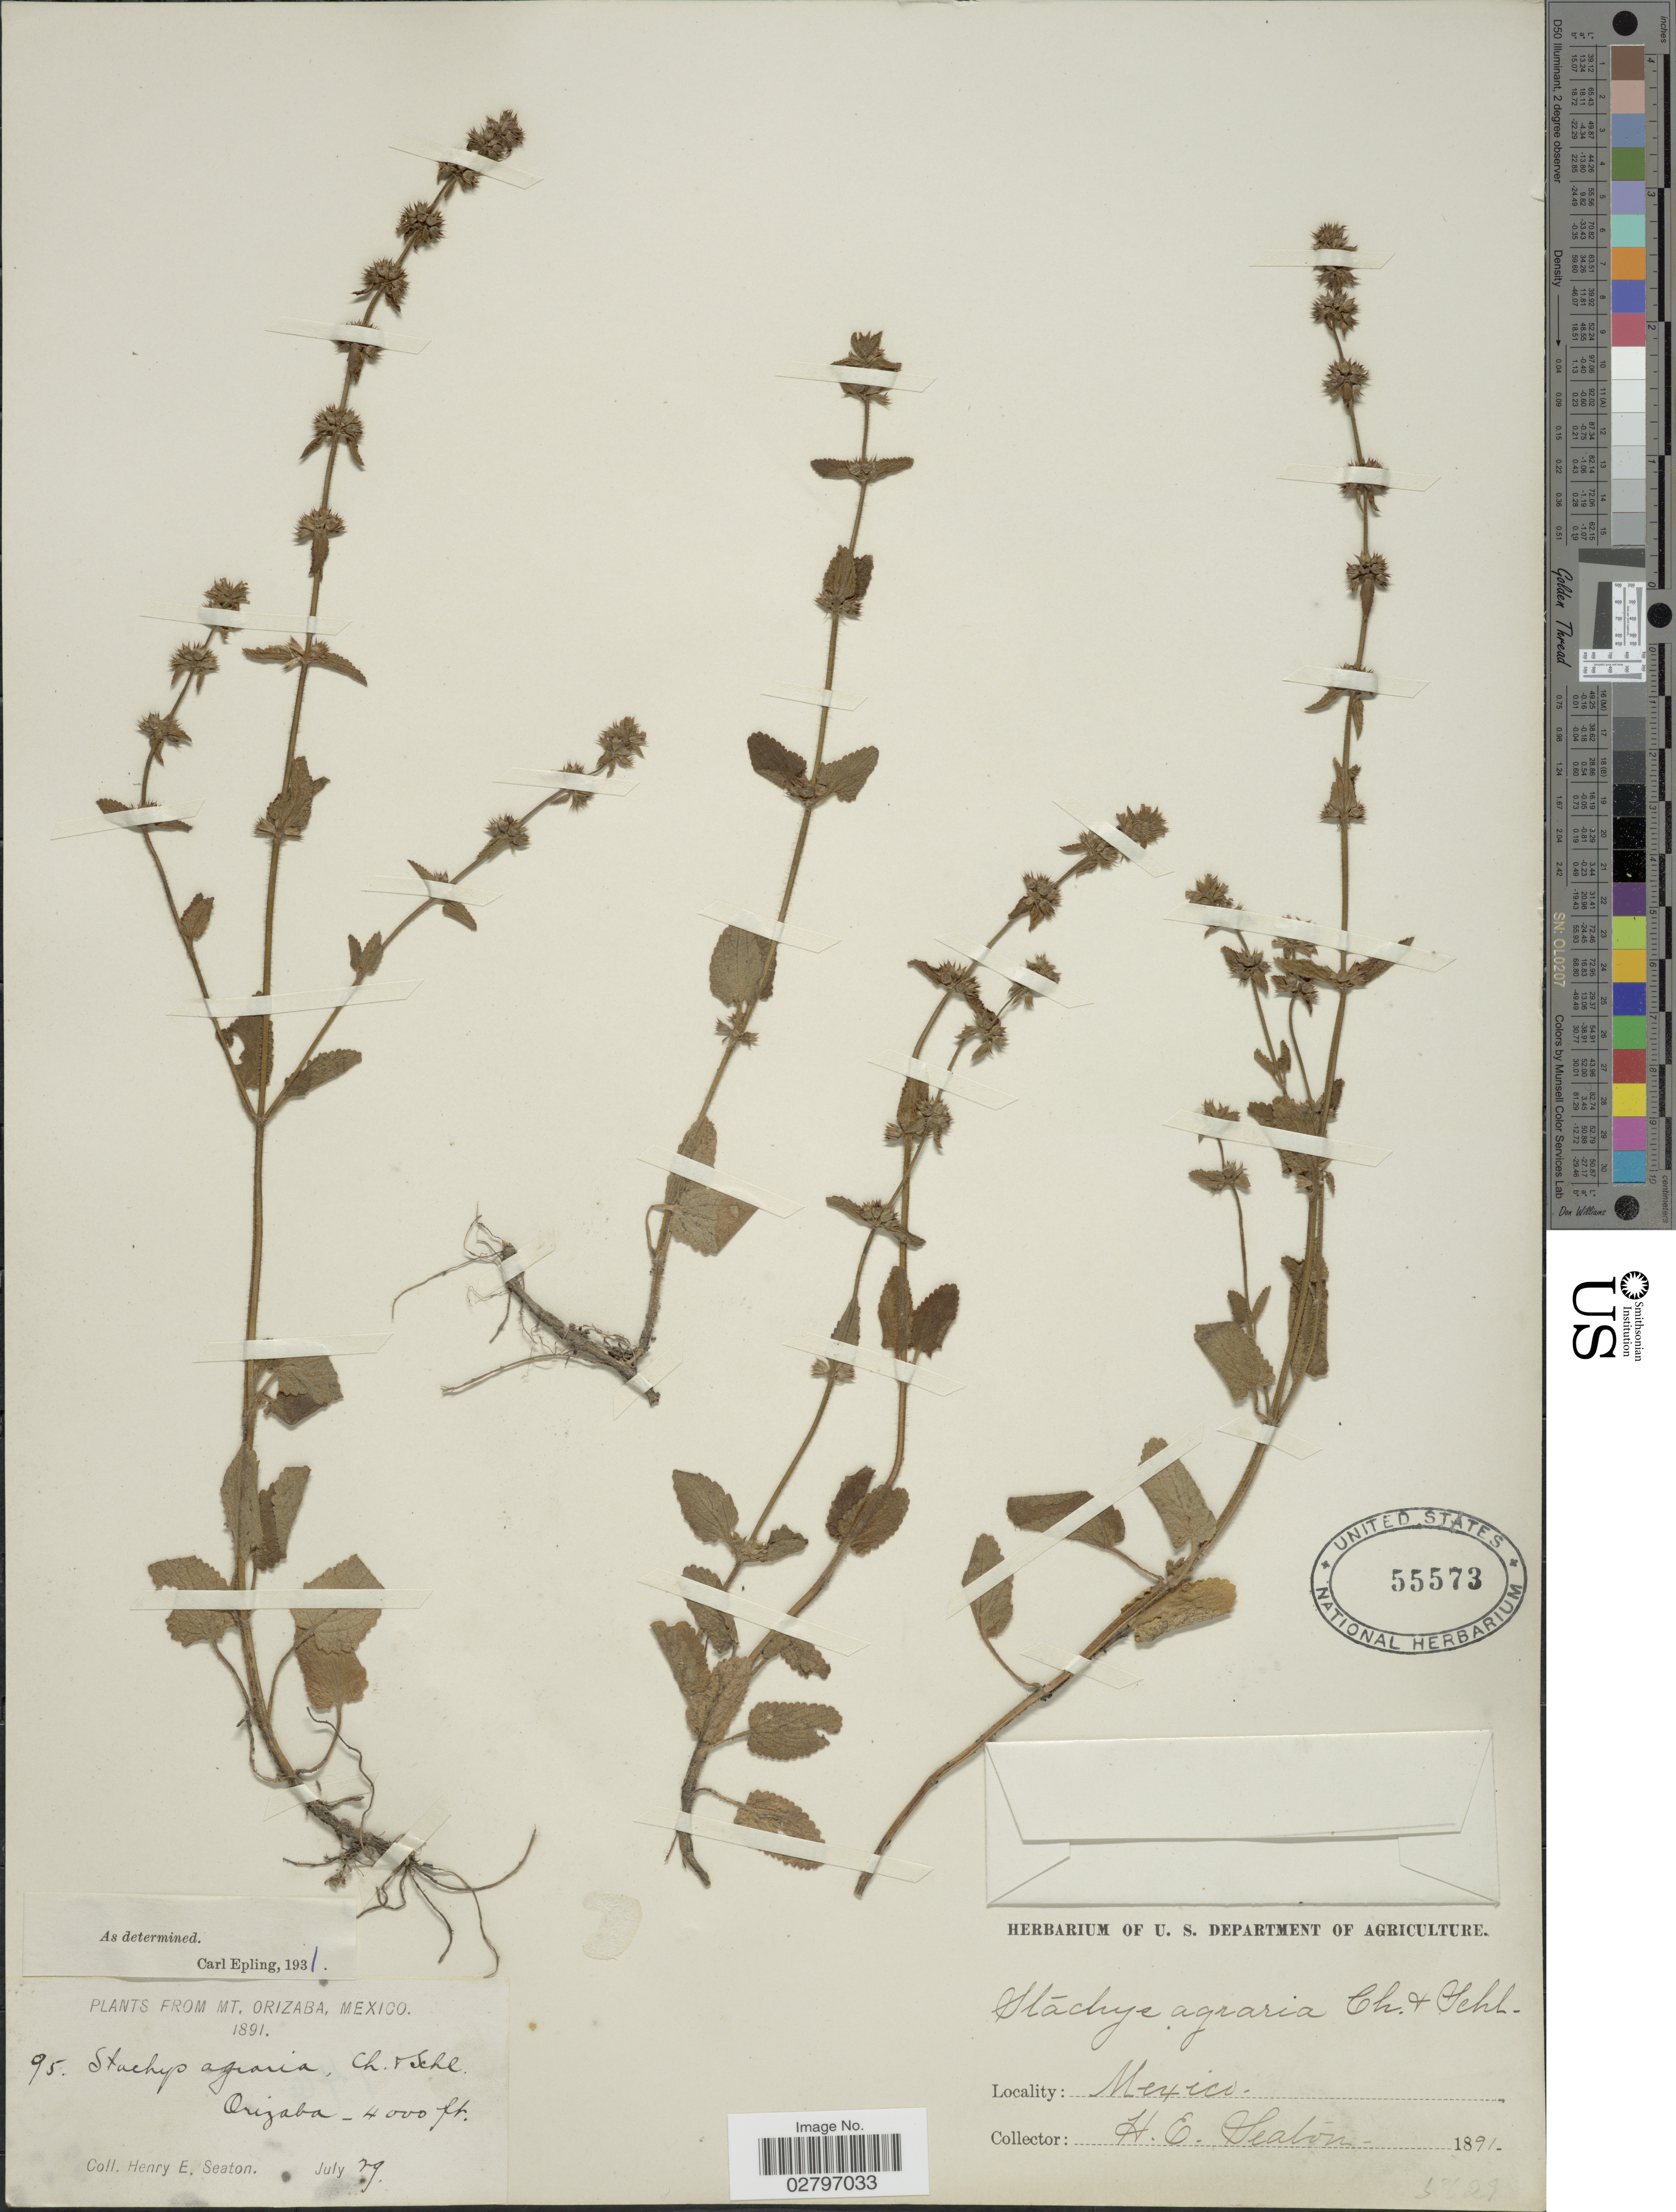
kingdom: Plantae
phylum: Tracheophyta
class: Magnoliopsida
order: Lamiales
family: Lamiaceae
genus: Stachys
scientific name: Stachys agraria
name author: Schltdl. & Cham.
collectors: H. E. Seaton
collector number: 95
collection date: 1891-07-29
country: Mexico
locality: Mt. Orizaba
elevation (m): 1219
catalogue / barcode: US 55573